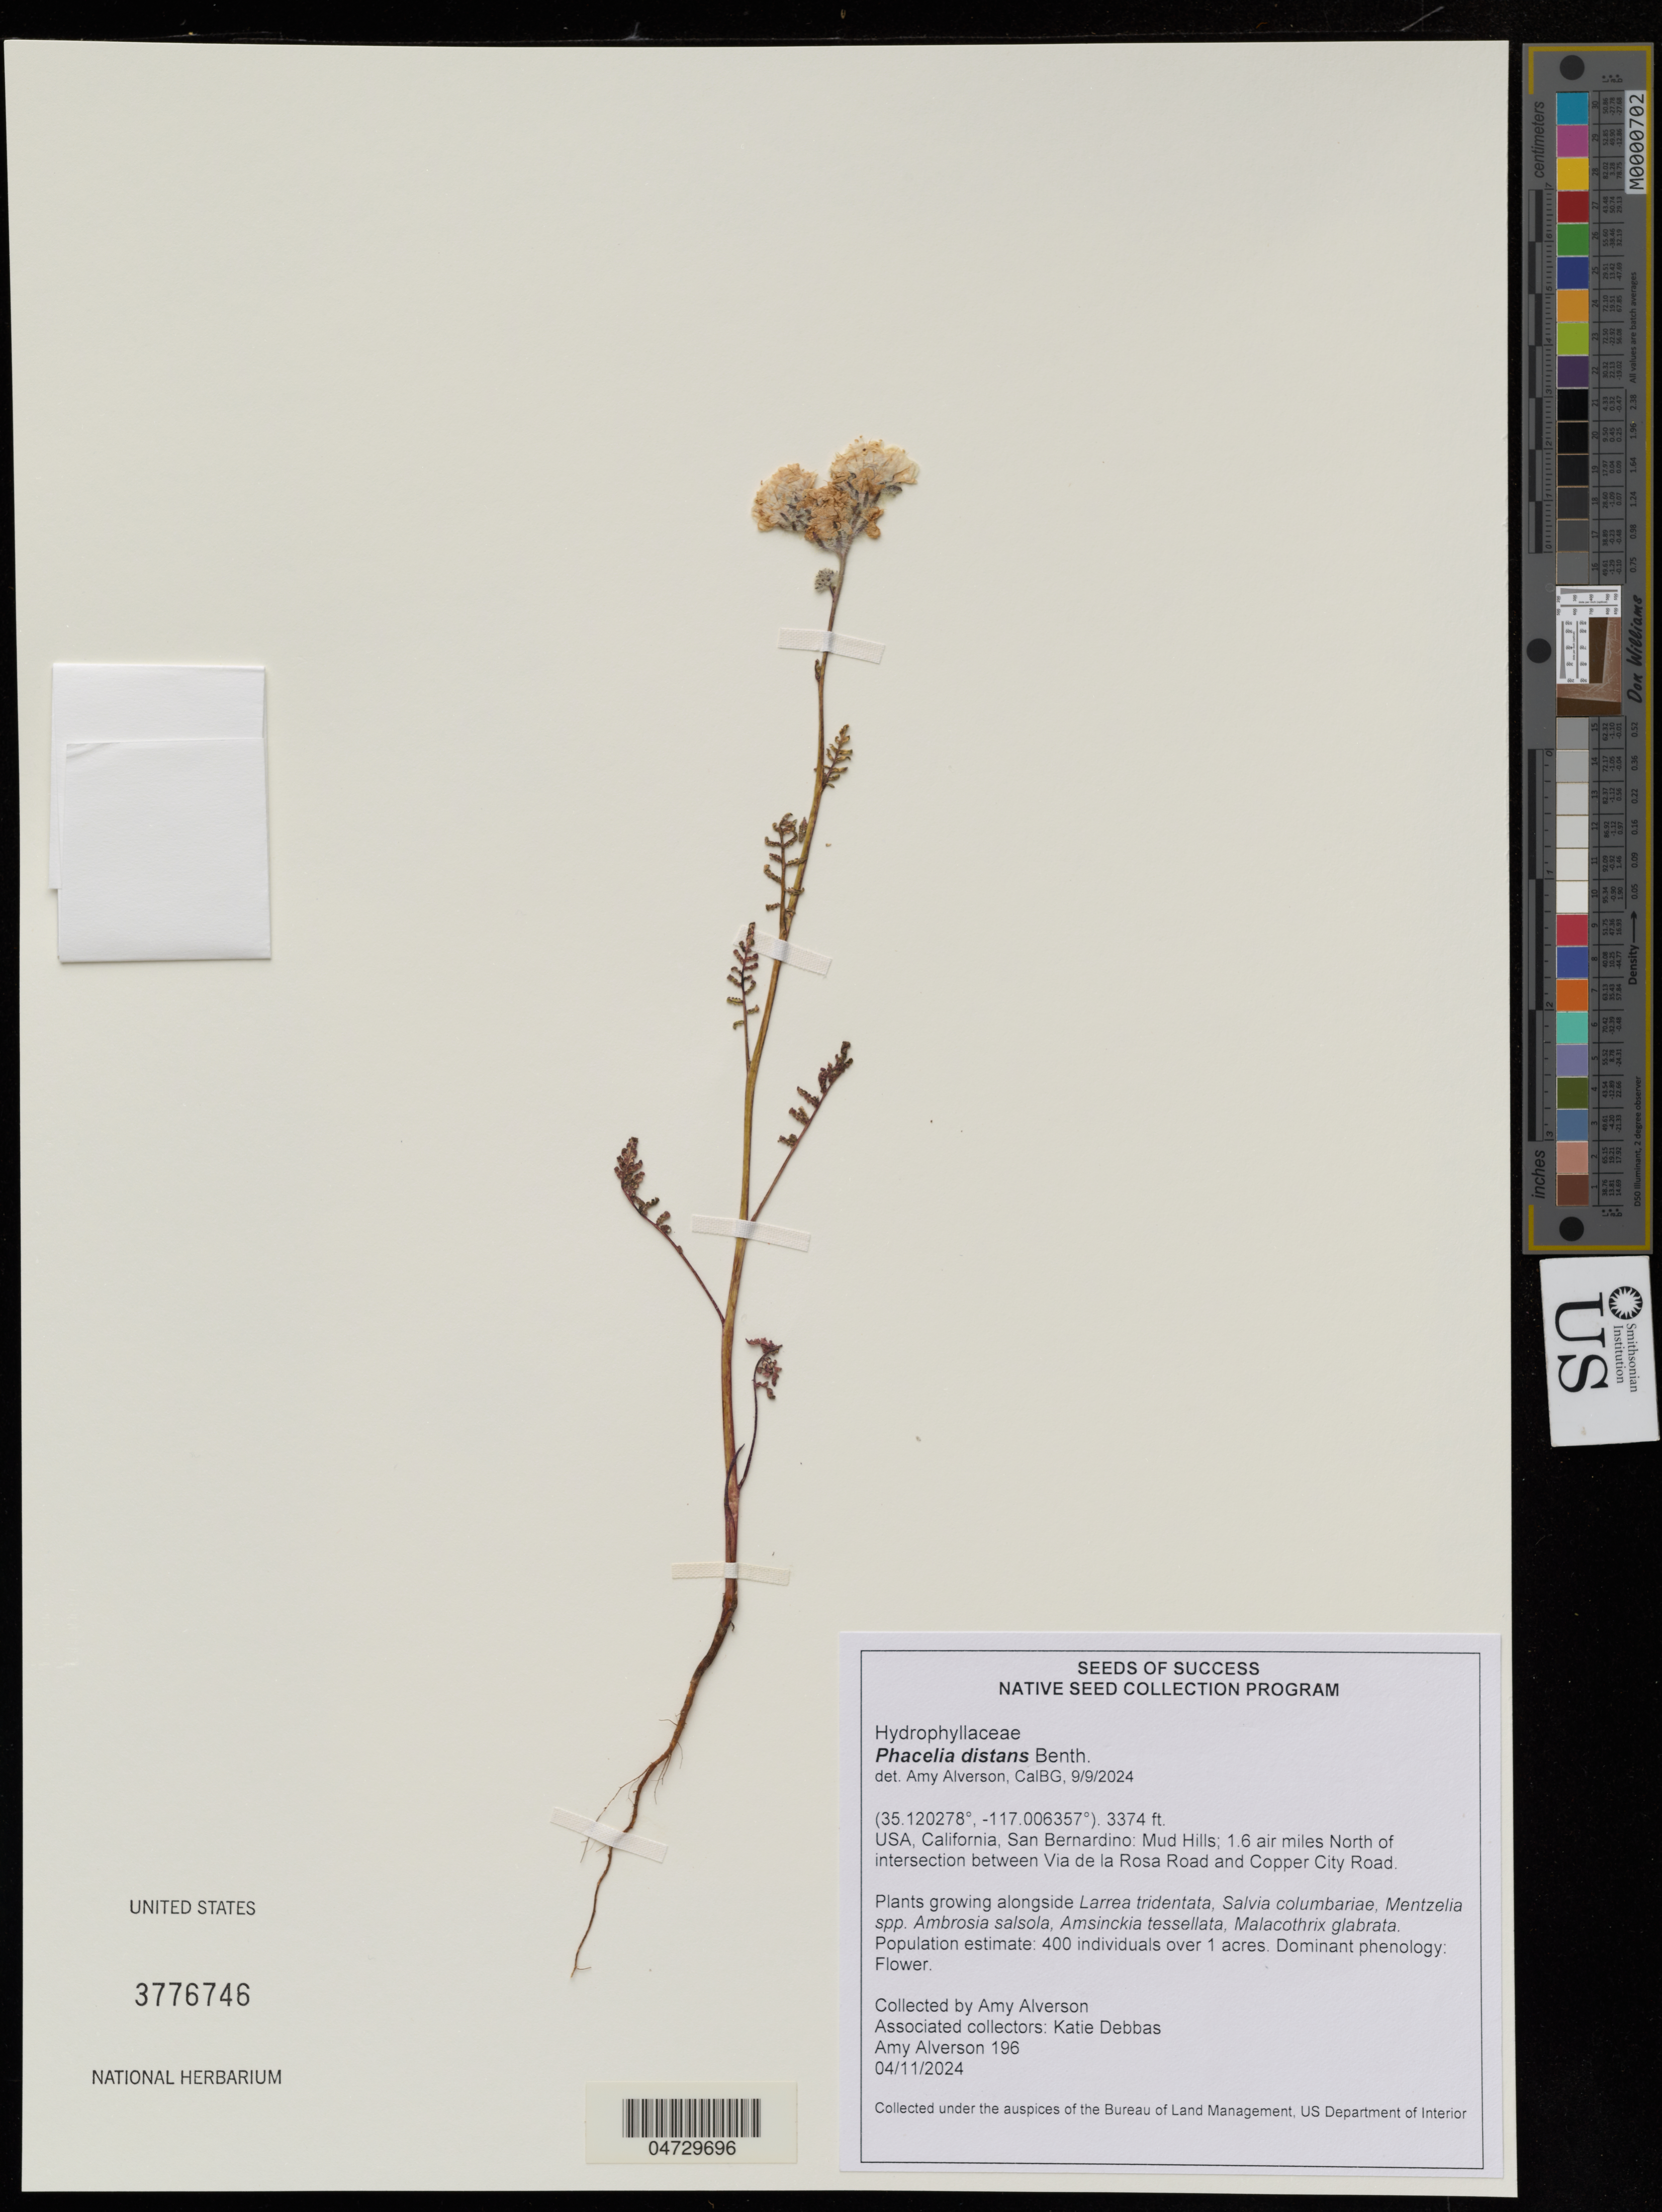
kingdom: Plantae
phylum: Tracheophyta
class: Magnoliopsida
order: Boraginales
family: Hydrophyllaceae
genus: Phacelia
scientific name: Phacelia distans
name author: Benth.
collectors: A. Alverson & K. Debbas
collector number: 196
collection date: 2024-04-11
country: United States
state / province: California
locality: San Bernardino: Mud Hills; 1.6 air miles North of intersection between Via de la Rosa Road and Copper City Road.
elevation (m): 1028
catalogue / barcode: US 3776746